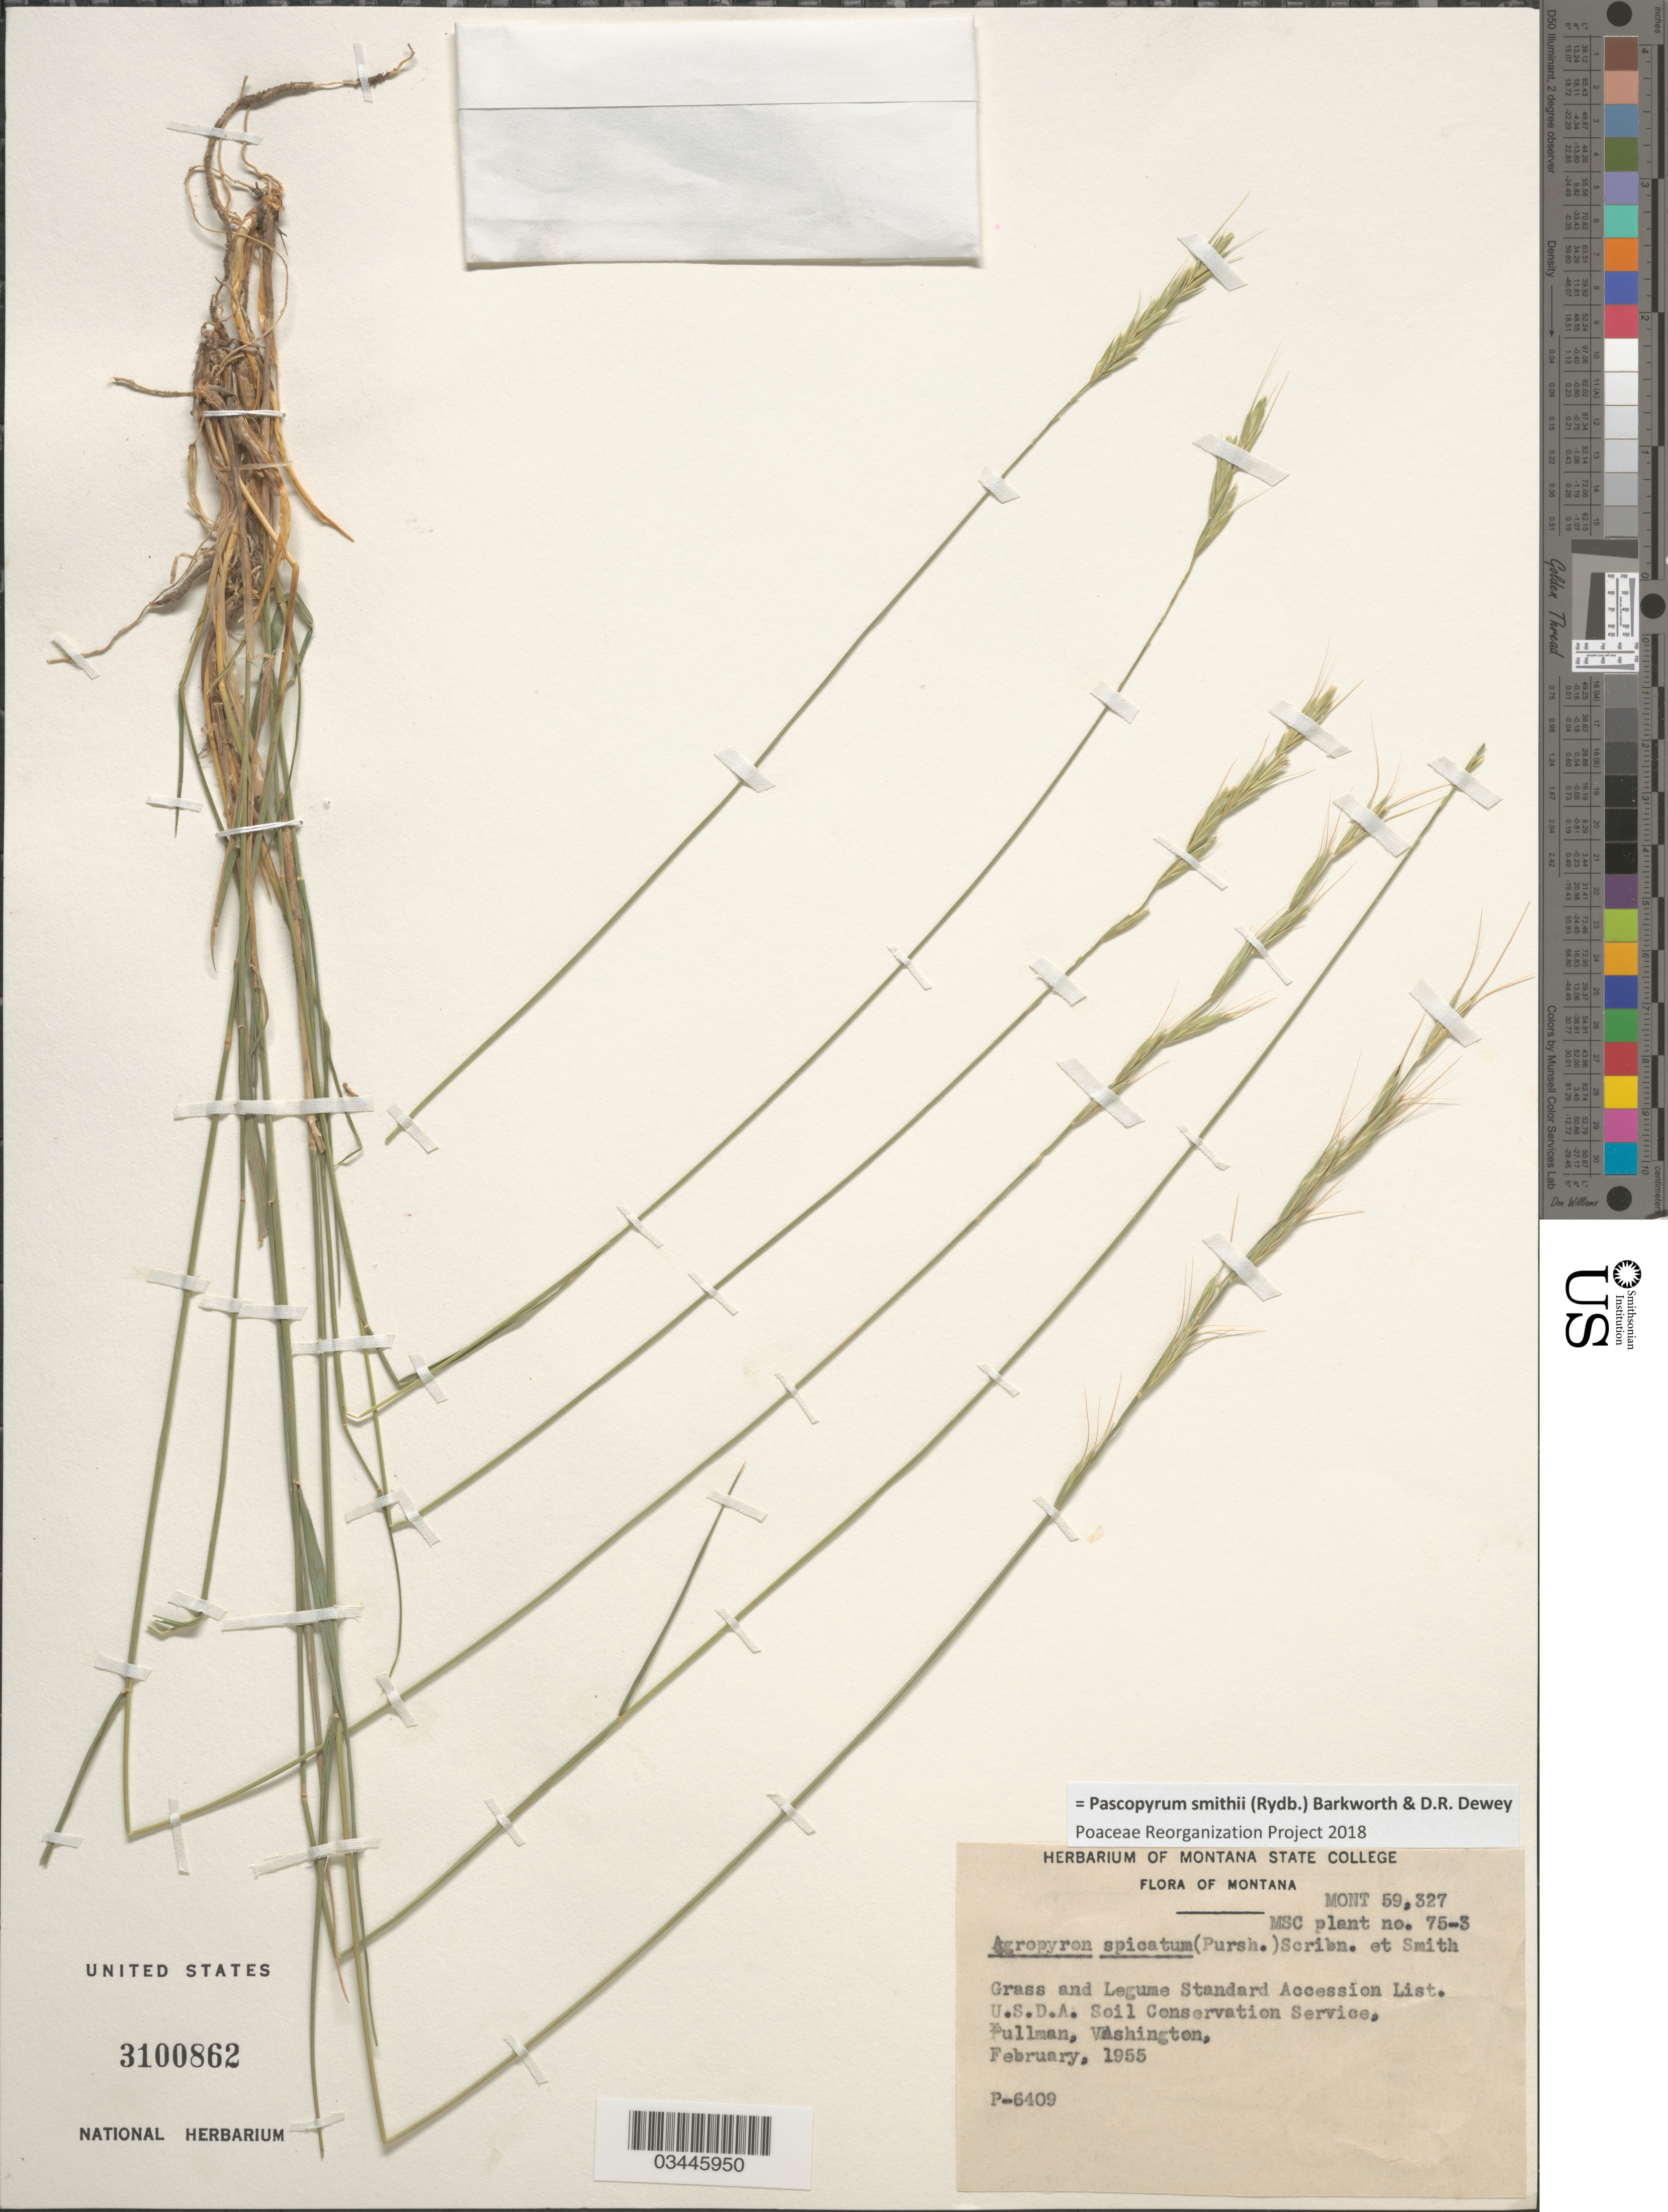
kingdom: Plantae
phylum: Tracheophyta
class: Liliopsida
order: Poales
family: Poaceae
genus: Pascopyrum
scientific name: Pascopyrum smithii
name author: (Rydb.) Barkworth & Dewey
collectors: ex herb. Montana State College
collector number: P-6409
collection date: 1955-02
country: United States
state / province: Washington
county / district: Whitman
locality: Grass and Legume Standard Accession List. U.S.D.A. Soil Conservation Service, Pullman.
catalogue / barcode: US 3100862